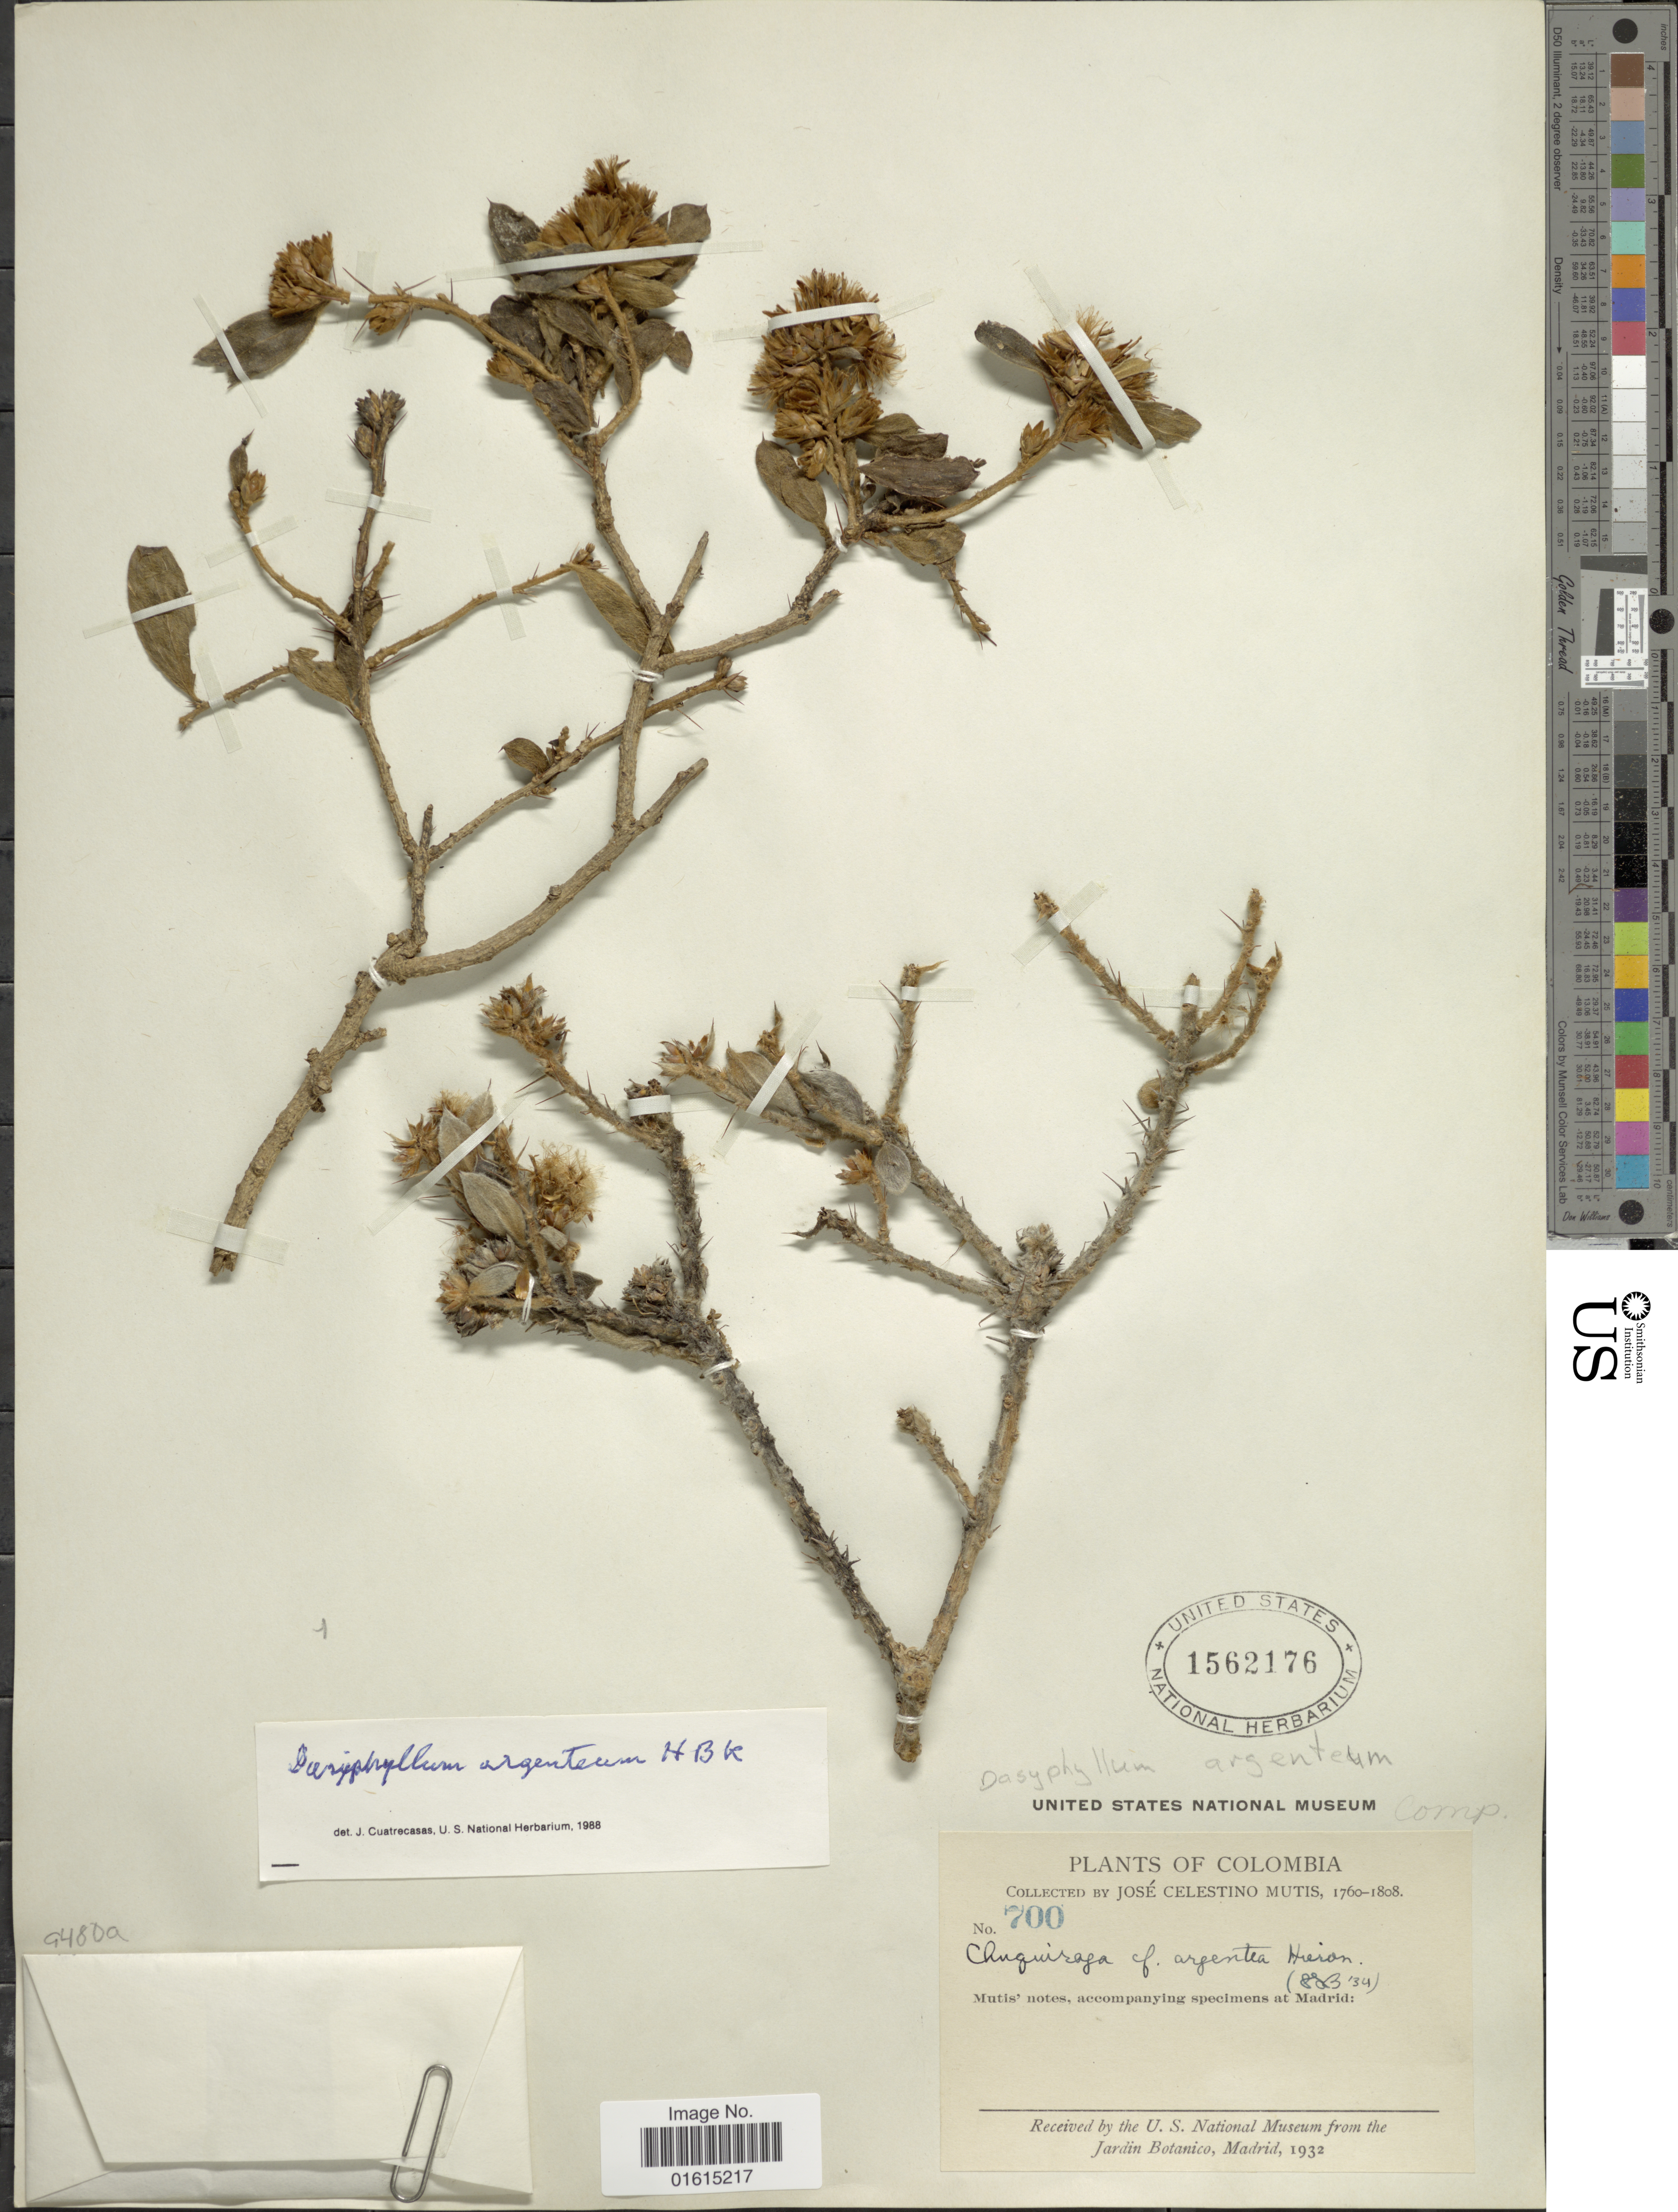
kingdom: Plantae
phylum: Tracheophyta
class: Magnoliopsida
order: Asterales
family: Asteraceae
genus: Dasyphyllum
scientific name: Dasyphyllum argenteum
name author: Kunth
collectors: J. C. B. Mutis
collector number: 700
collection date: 1760/1808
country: Colombia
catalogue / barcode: US 1562176